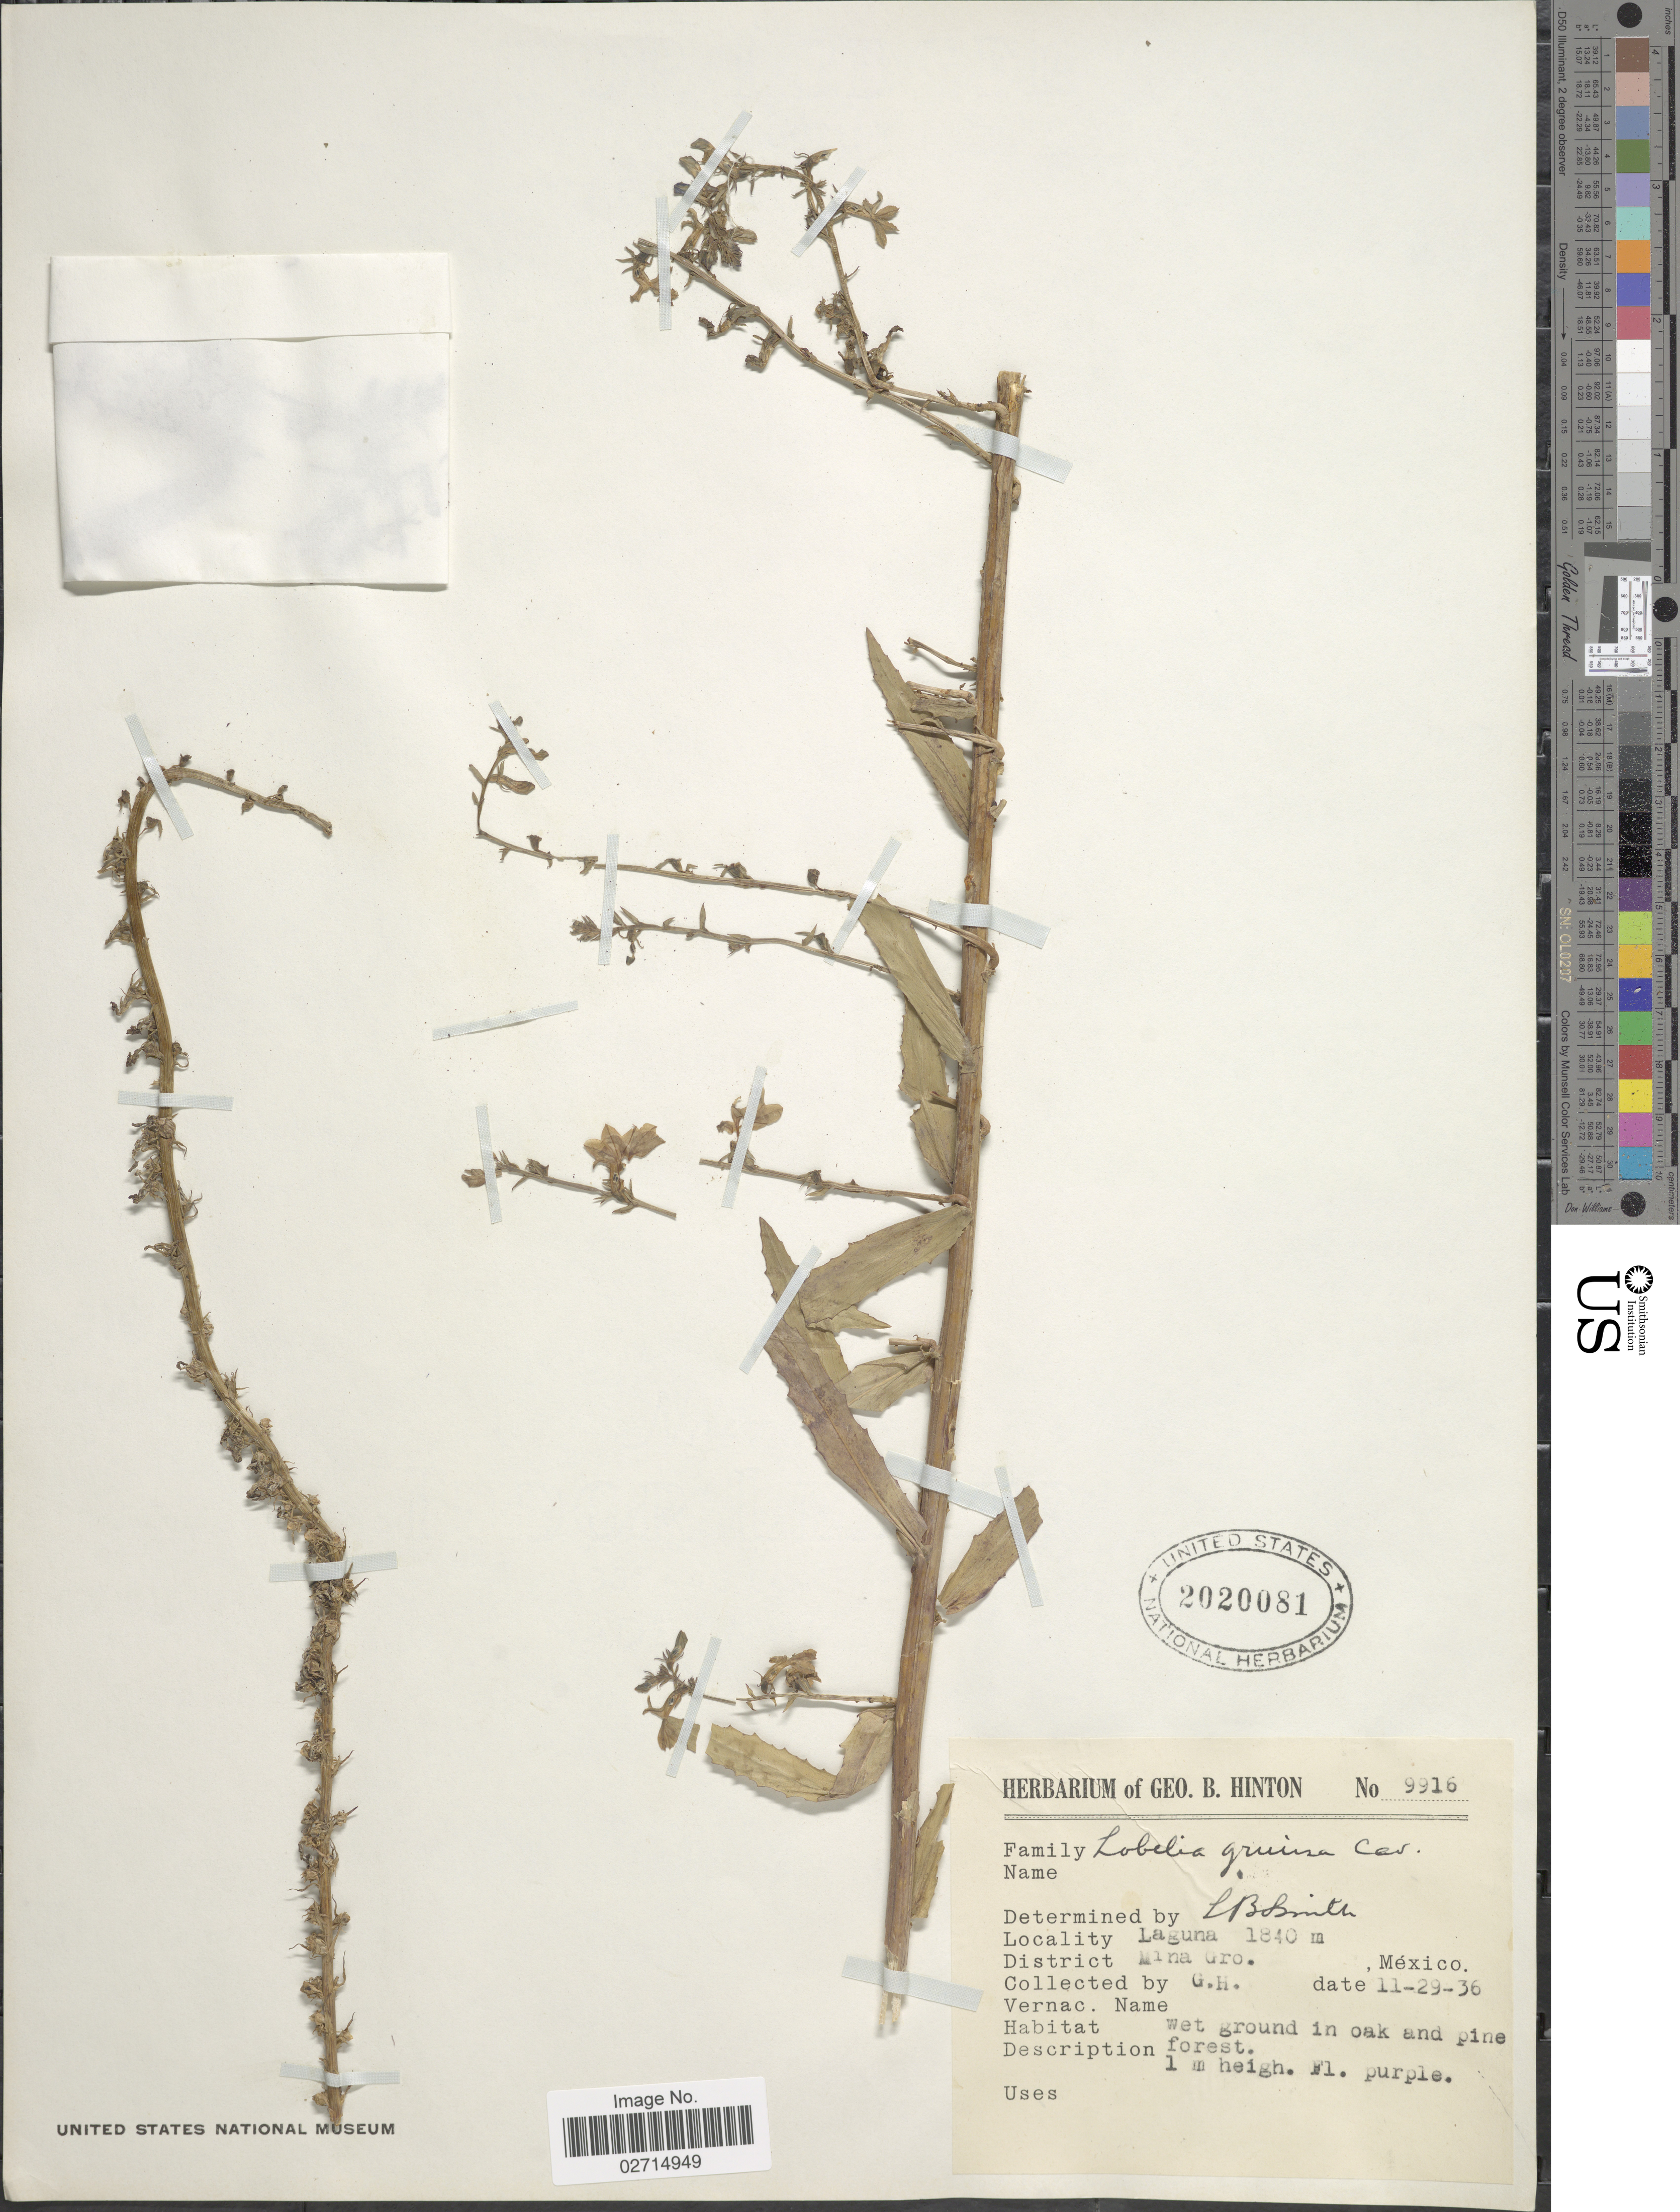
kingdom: Plantae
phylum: Tracheophyta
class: Magnoliopsida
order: Asterales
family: Campanulaceae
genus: Lobelia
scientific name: Lobelia gruina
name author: Cav.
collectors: G. B. Hinton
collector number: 9916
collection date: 1936-11-29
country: Mexico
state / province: Guerrero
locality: Laguna, District Mina Gro., Mexico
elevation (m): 1840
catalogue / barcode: US 2020081